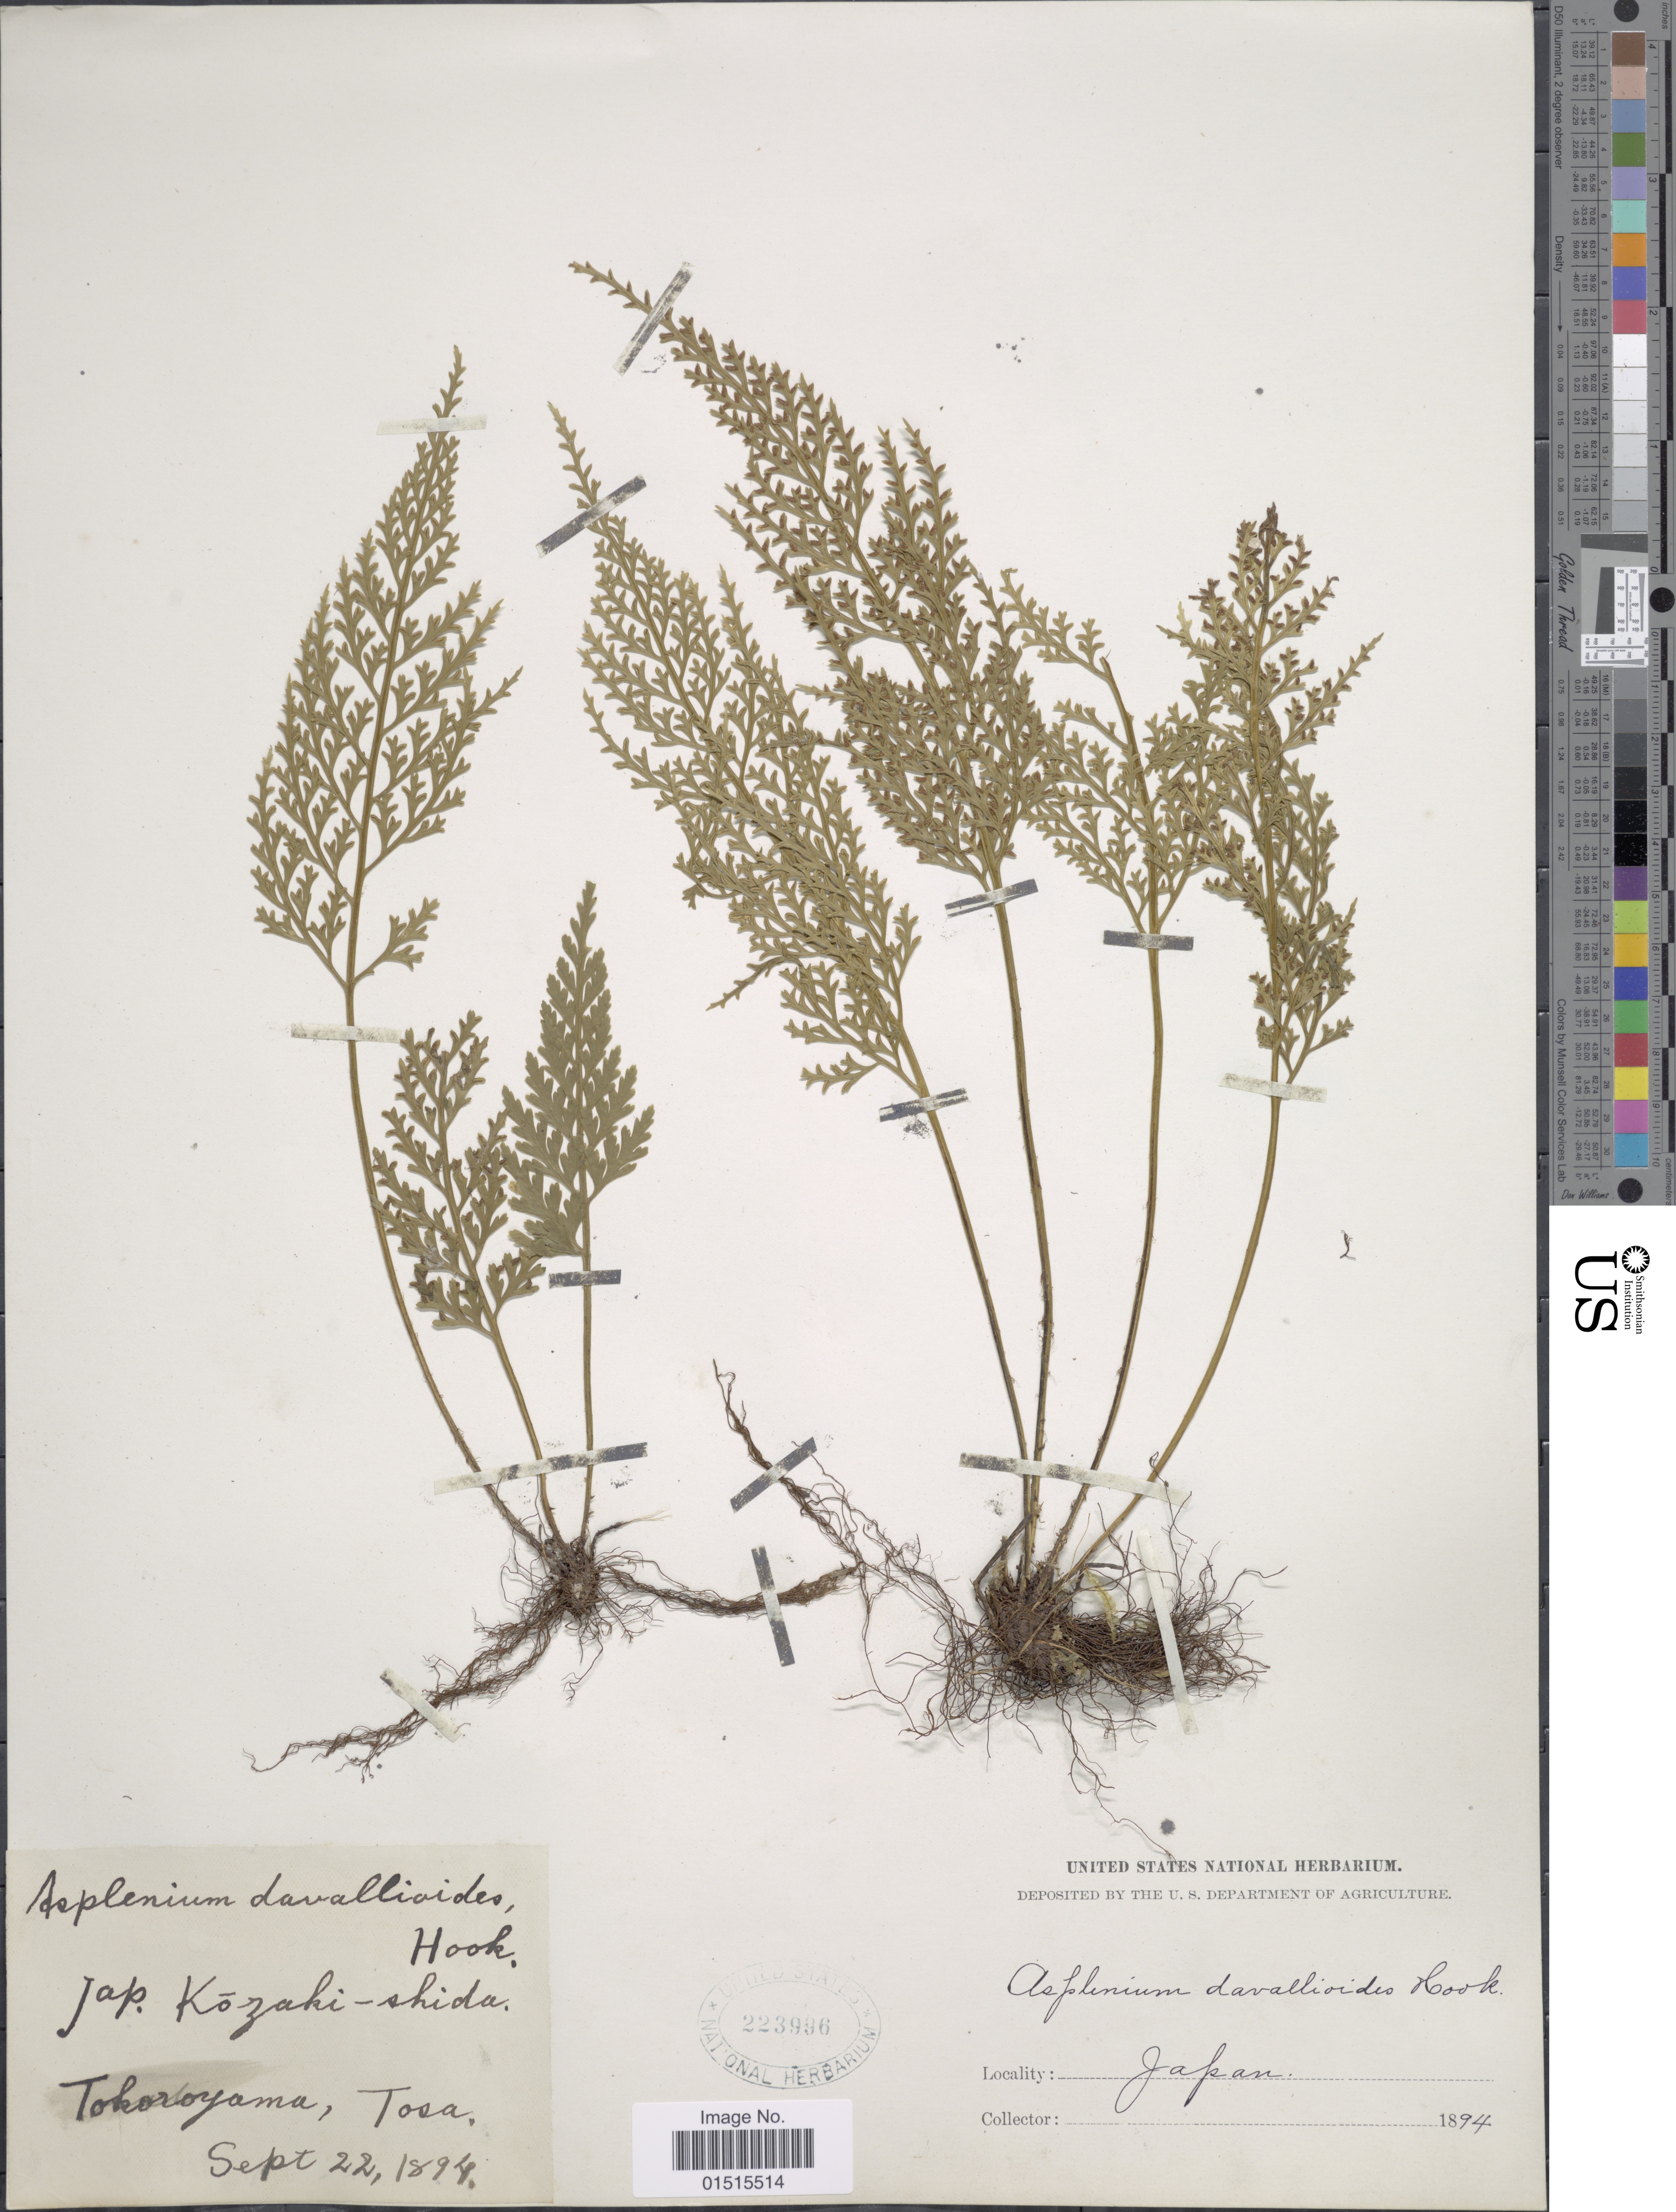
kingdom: Plantae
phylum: Tracheophyta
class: Polypodiopsida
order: Polypodiales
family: Aspleniaceae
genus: Asplenium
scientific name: Asplenium ritoense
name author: Hayata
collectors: -. Hook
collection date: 1894-09-22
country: Japan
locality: Kozaki-shida, Tokoroyama, Tosa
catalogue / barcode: US 223996